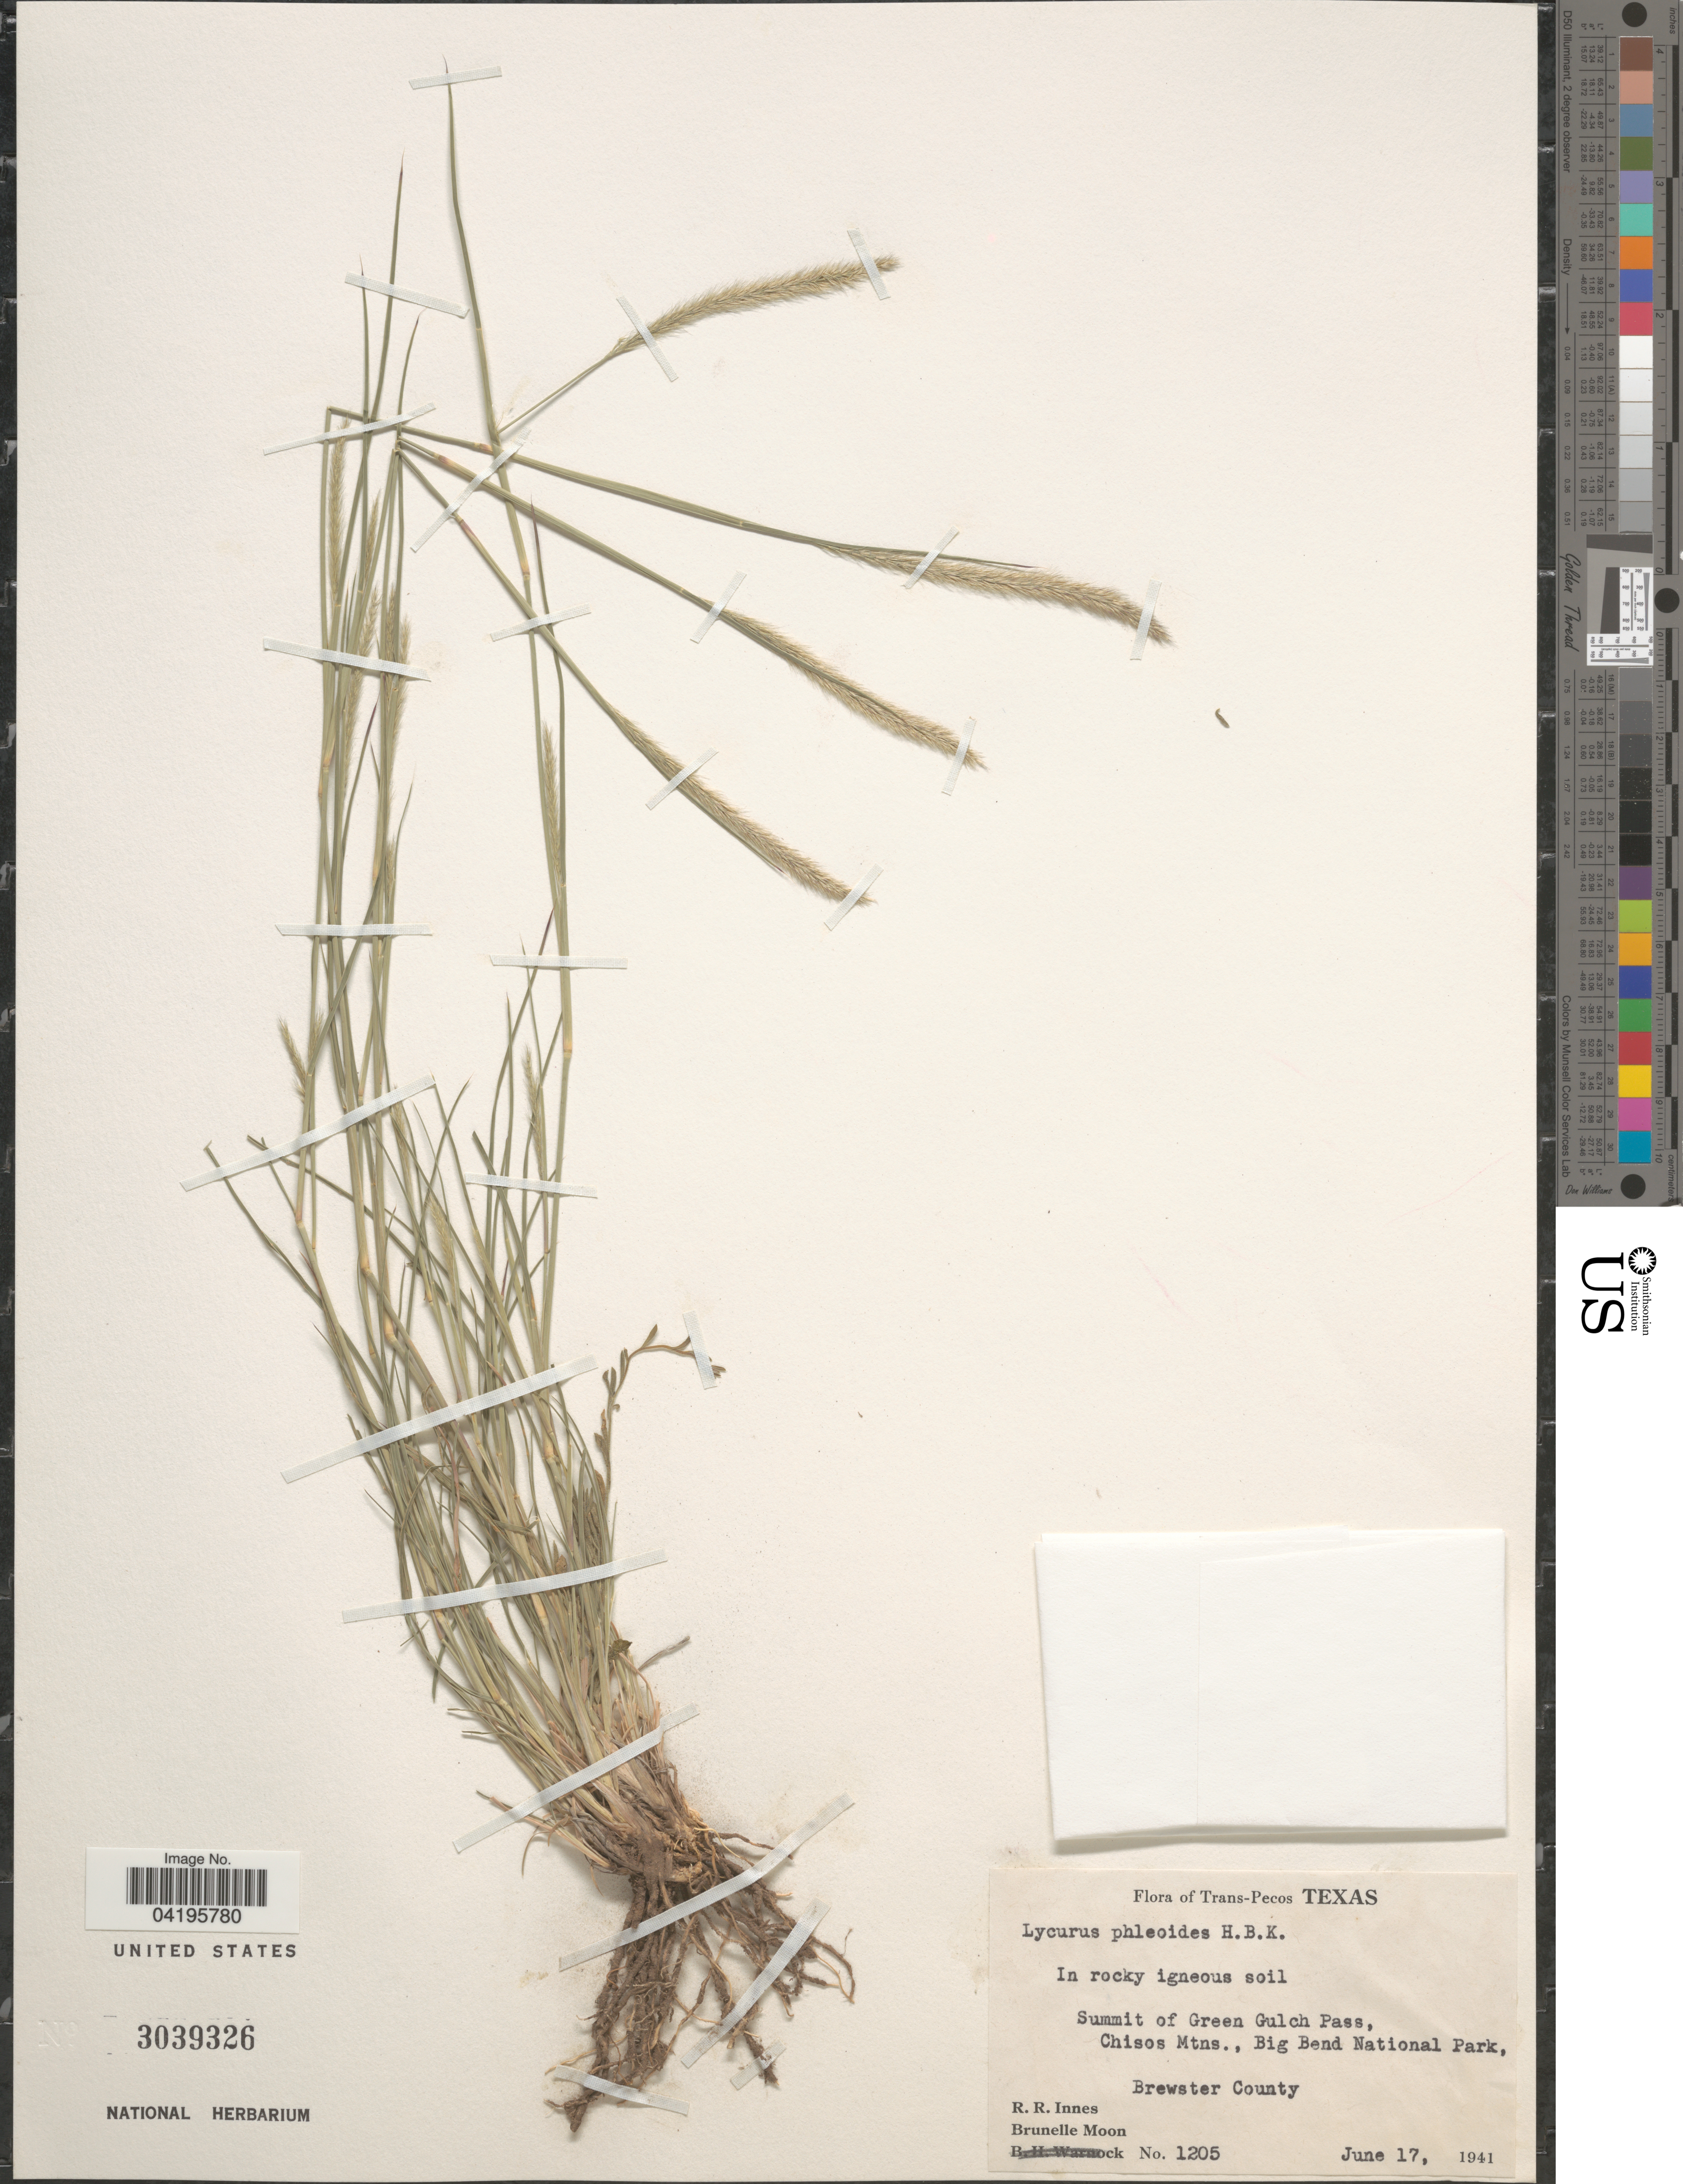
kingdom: Plantae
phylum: Tracheophyta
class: Liliopsida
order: Poales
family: Poaceae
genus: Muhlenbergia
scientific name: Muhlenbergia phleoides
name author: (Kunth) Columbus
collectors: R. Rose-Innes & B. Moon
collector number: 1205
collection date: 1941-06-17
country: United States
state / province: Texas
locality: Trans-Pecos Texas. Summit of Green Gulch Pass, Chisos Mtns., Big Bend National Park, Brewster County.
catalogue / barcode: US 3039326